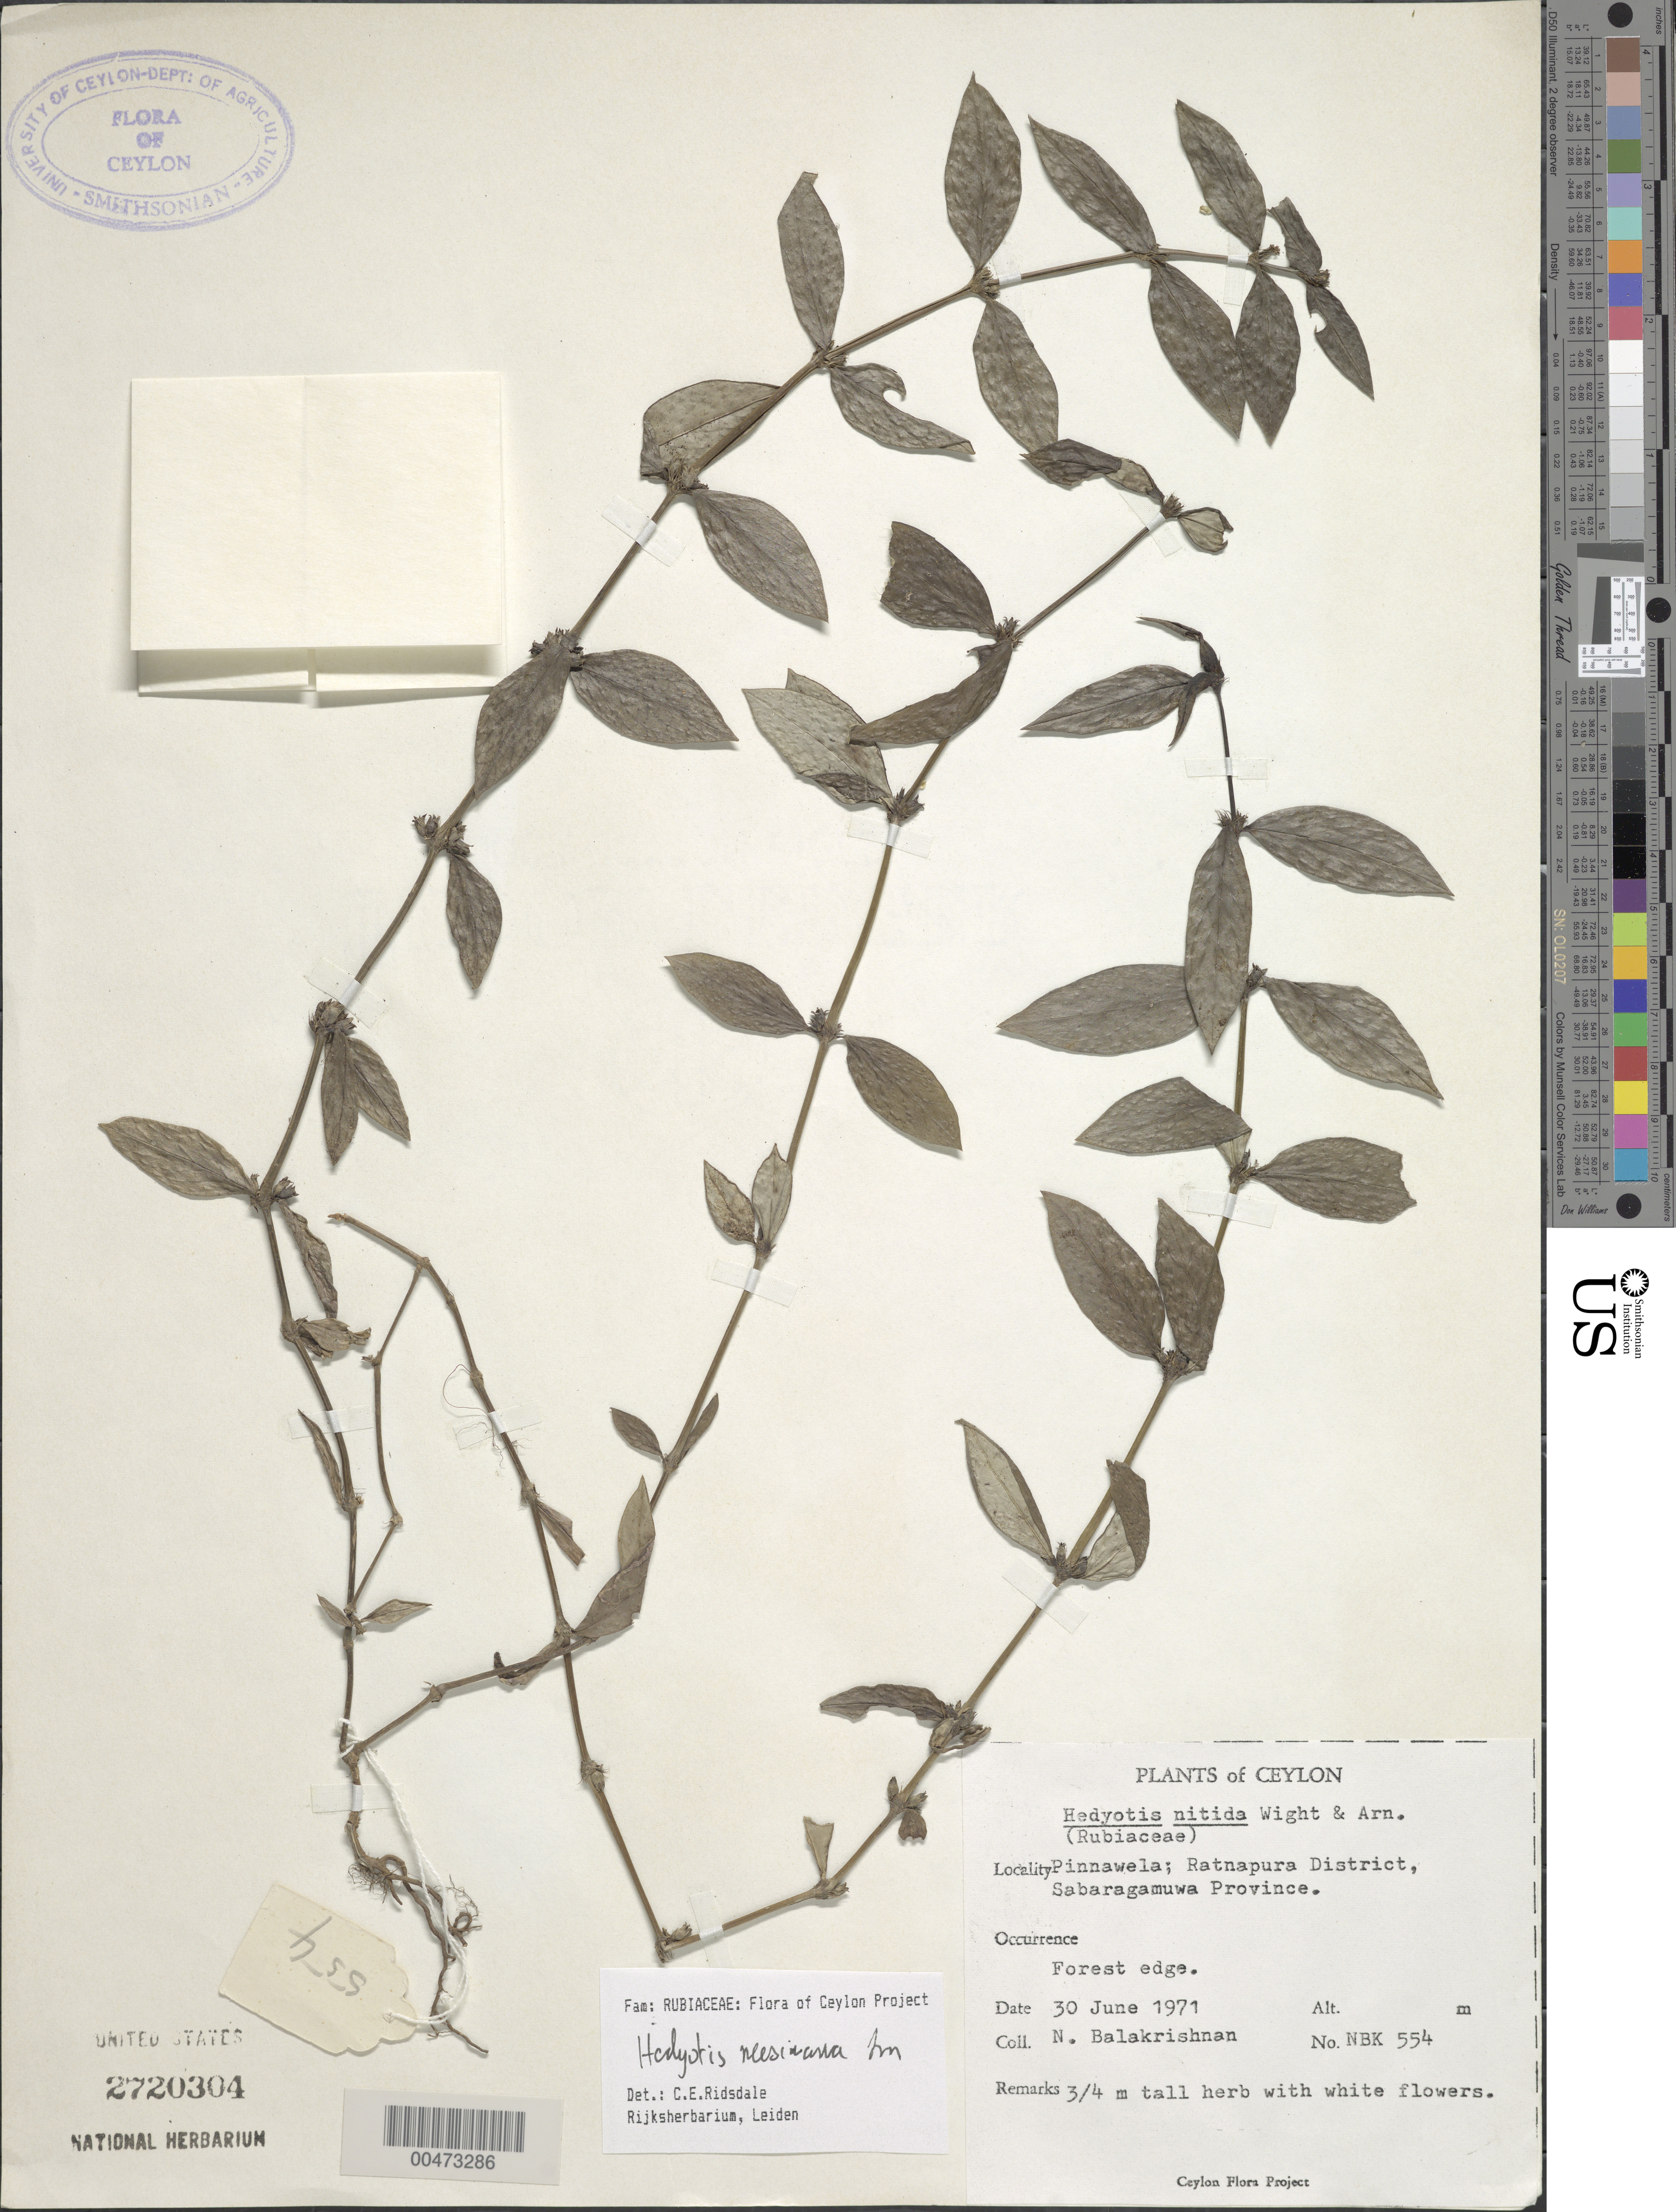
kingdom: Plantae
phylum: Tracheophyta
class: Magnoliopsida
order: Gentianales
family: Rubiaceae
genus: Hedyotis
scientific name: Hedyotis neesiana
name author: Arn.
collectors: N. Balakrishnan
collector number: NBK 554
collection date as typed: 30 Jun 1971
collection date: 1971-06-30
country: Sri Lanka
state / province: Sabaragamuwa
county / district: Ratnapura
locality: Pinnawala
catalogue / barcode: US 2720304